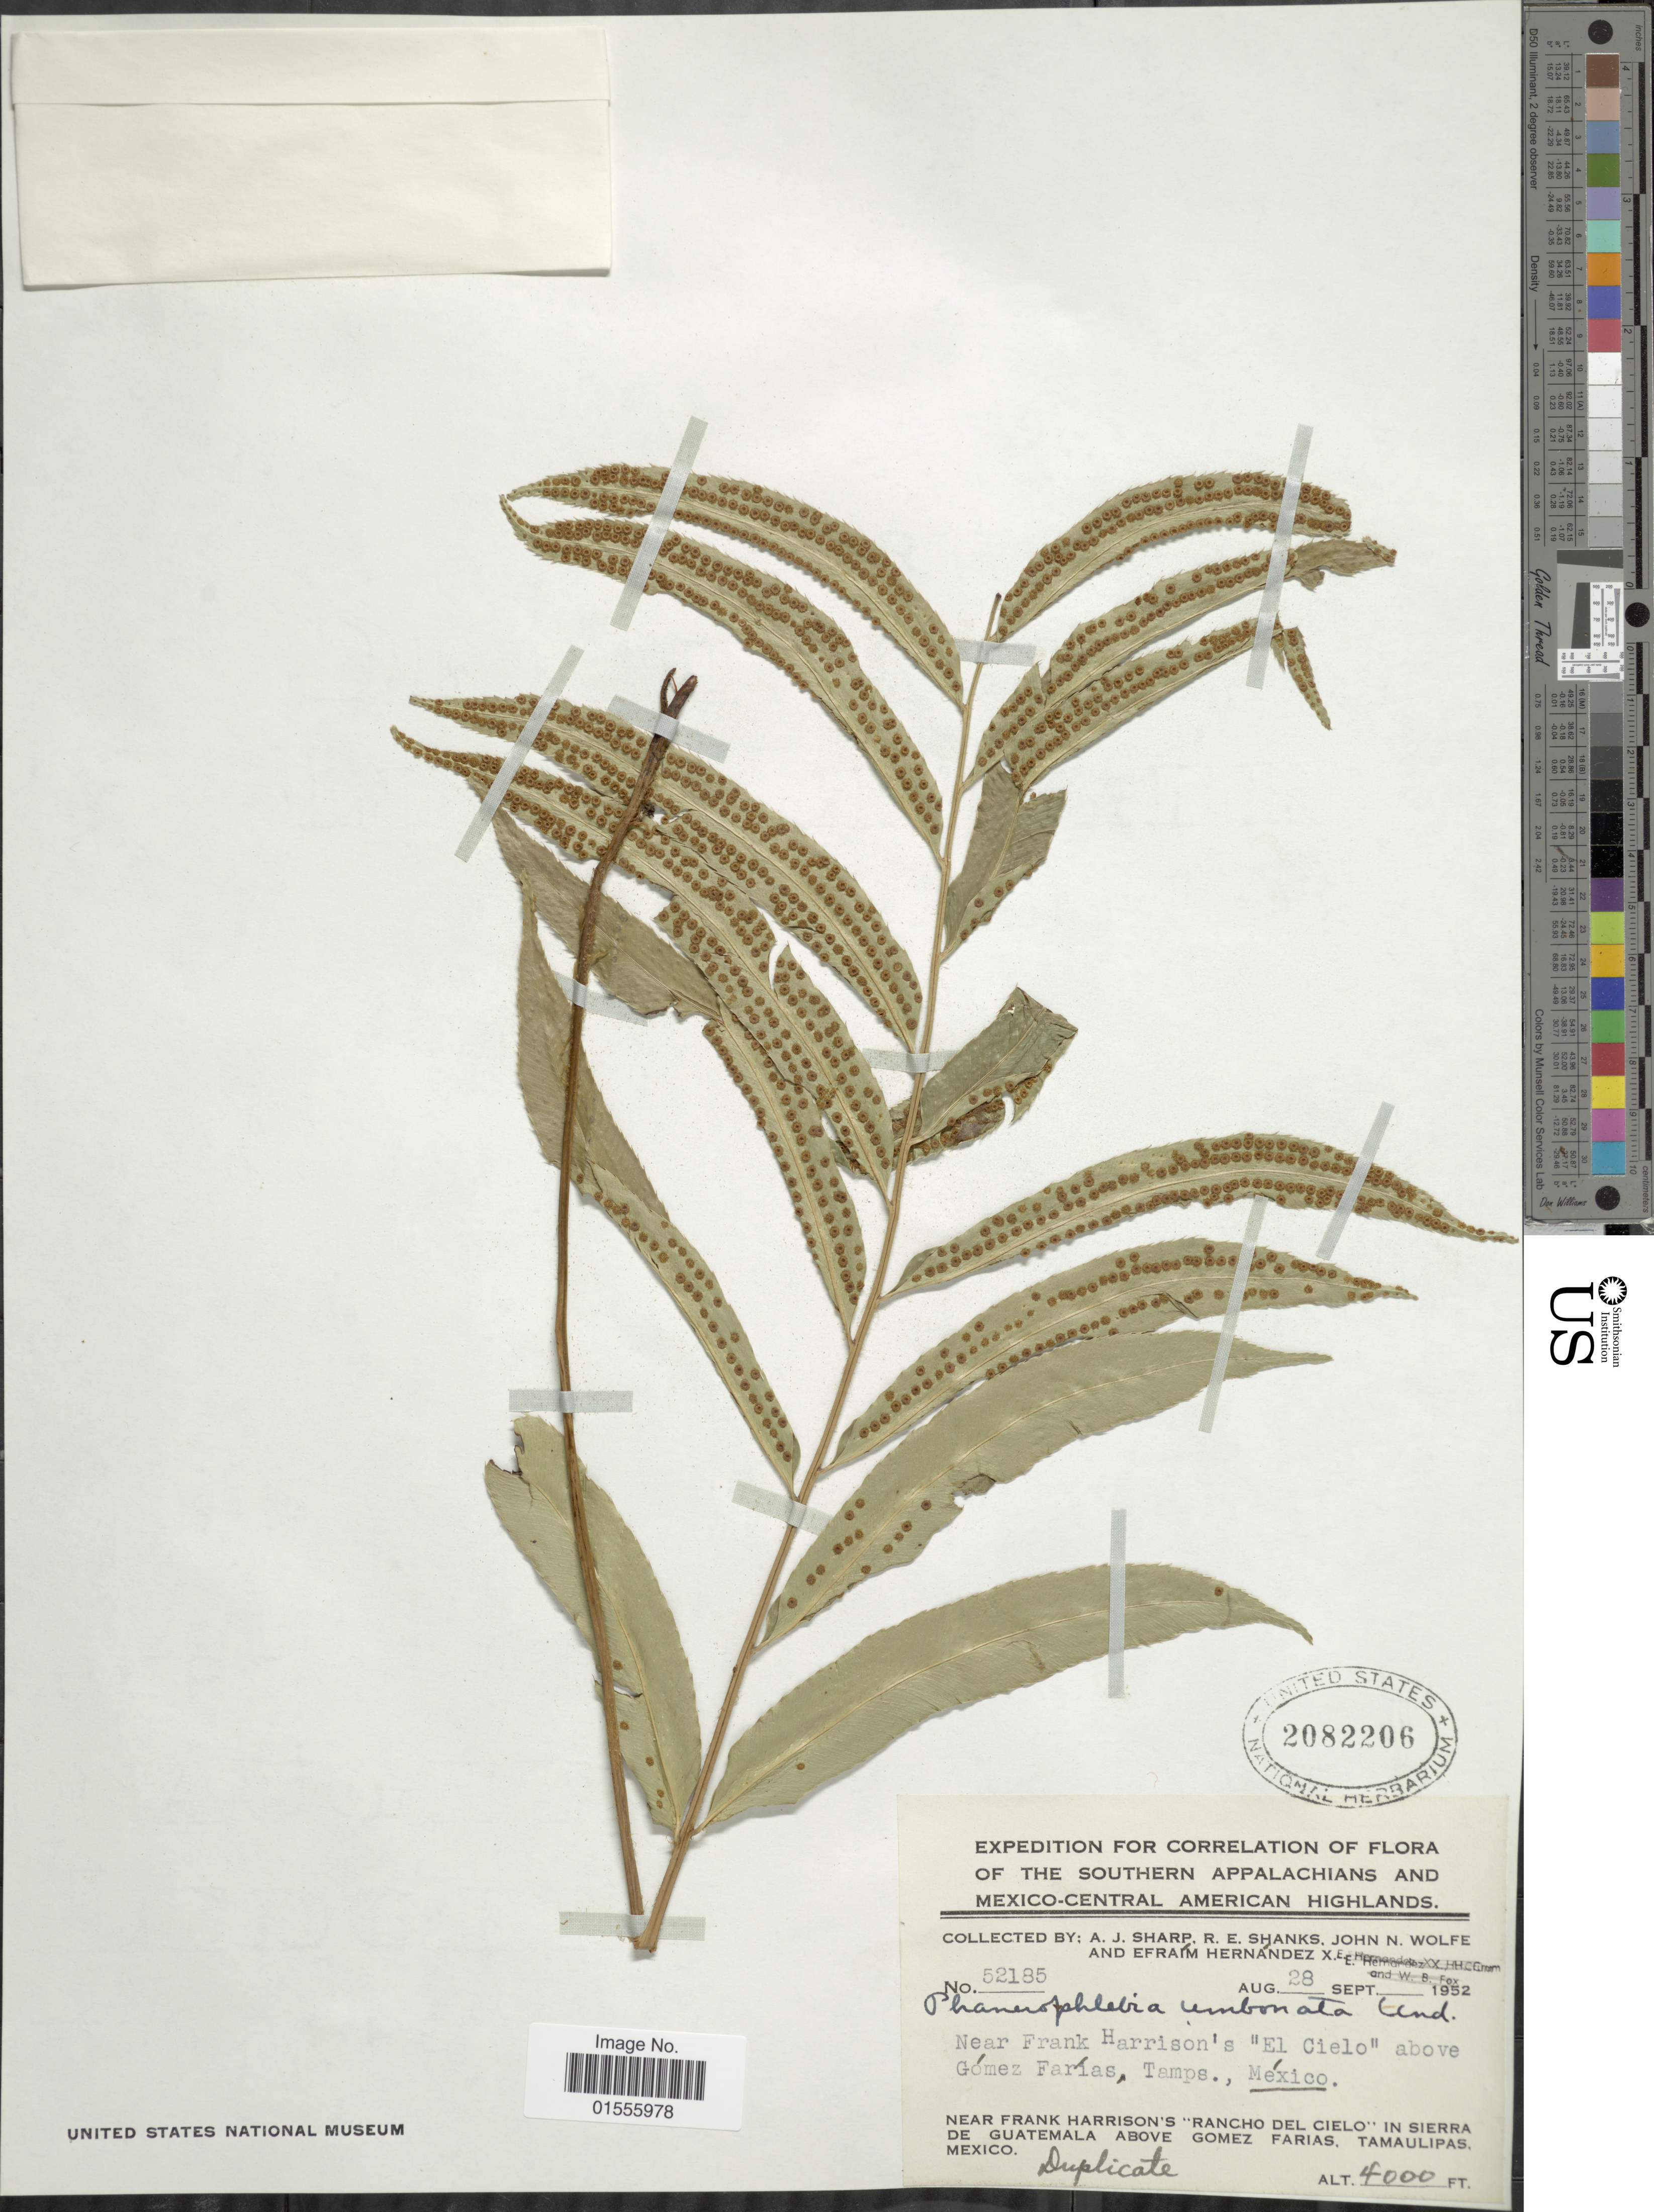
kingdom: Plantae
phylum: Tracheophyta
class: Polypodiopsida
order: Polypodiales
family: Dryopteridaceae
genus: Phanerophlebia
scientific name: Phanerophlebia umbonata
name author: Underw.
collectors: A. J. Sharp, R. Shanks, J. Wolfe & E. Hernandez X.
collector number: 52185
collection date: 1952-09-28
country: Mexico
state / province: Tamaulipas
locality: The Southern Appalachians and Mexico-Central American Highlands, Near Frank Harrison's 'El Cielo' above Gómez Farías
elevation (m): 1219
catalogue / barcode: US 2082206